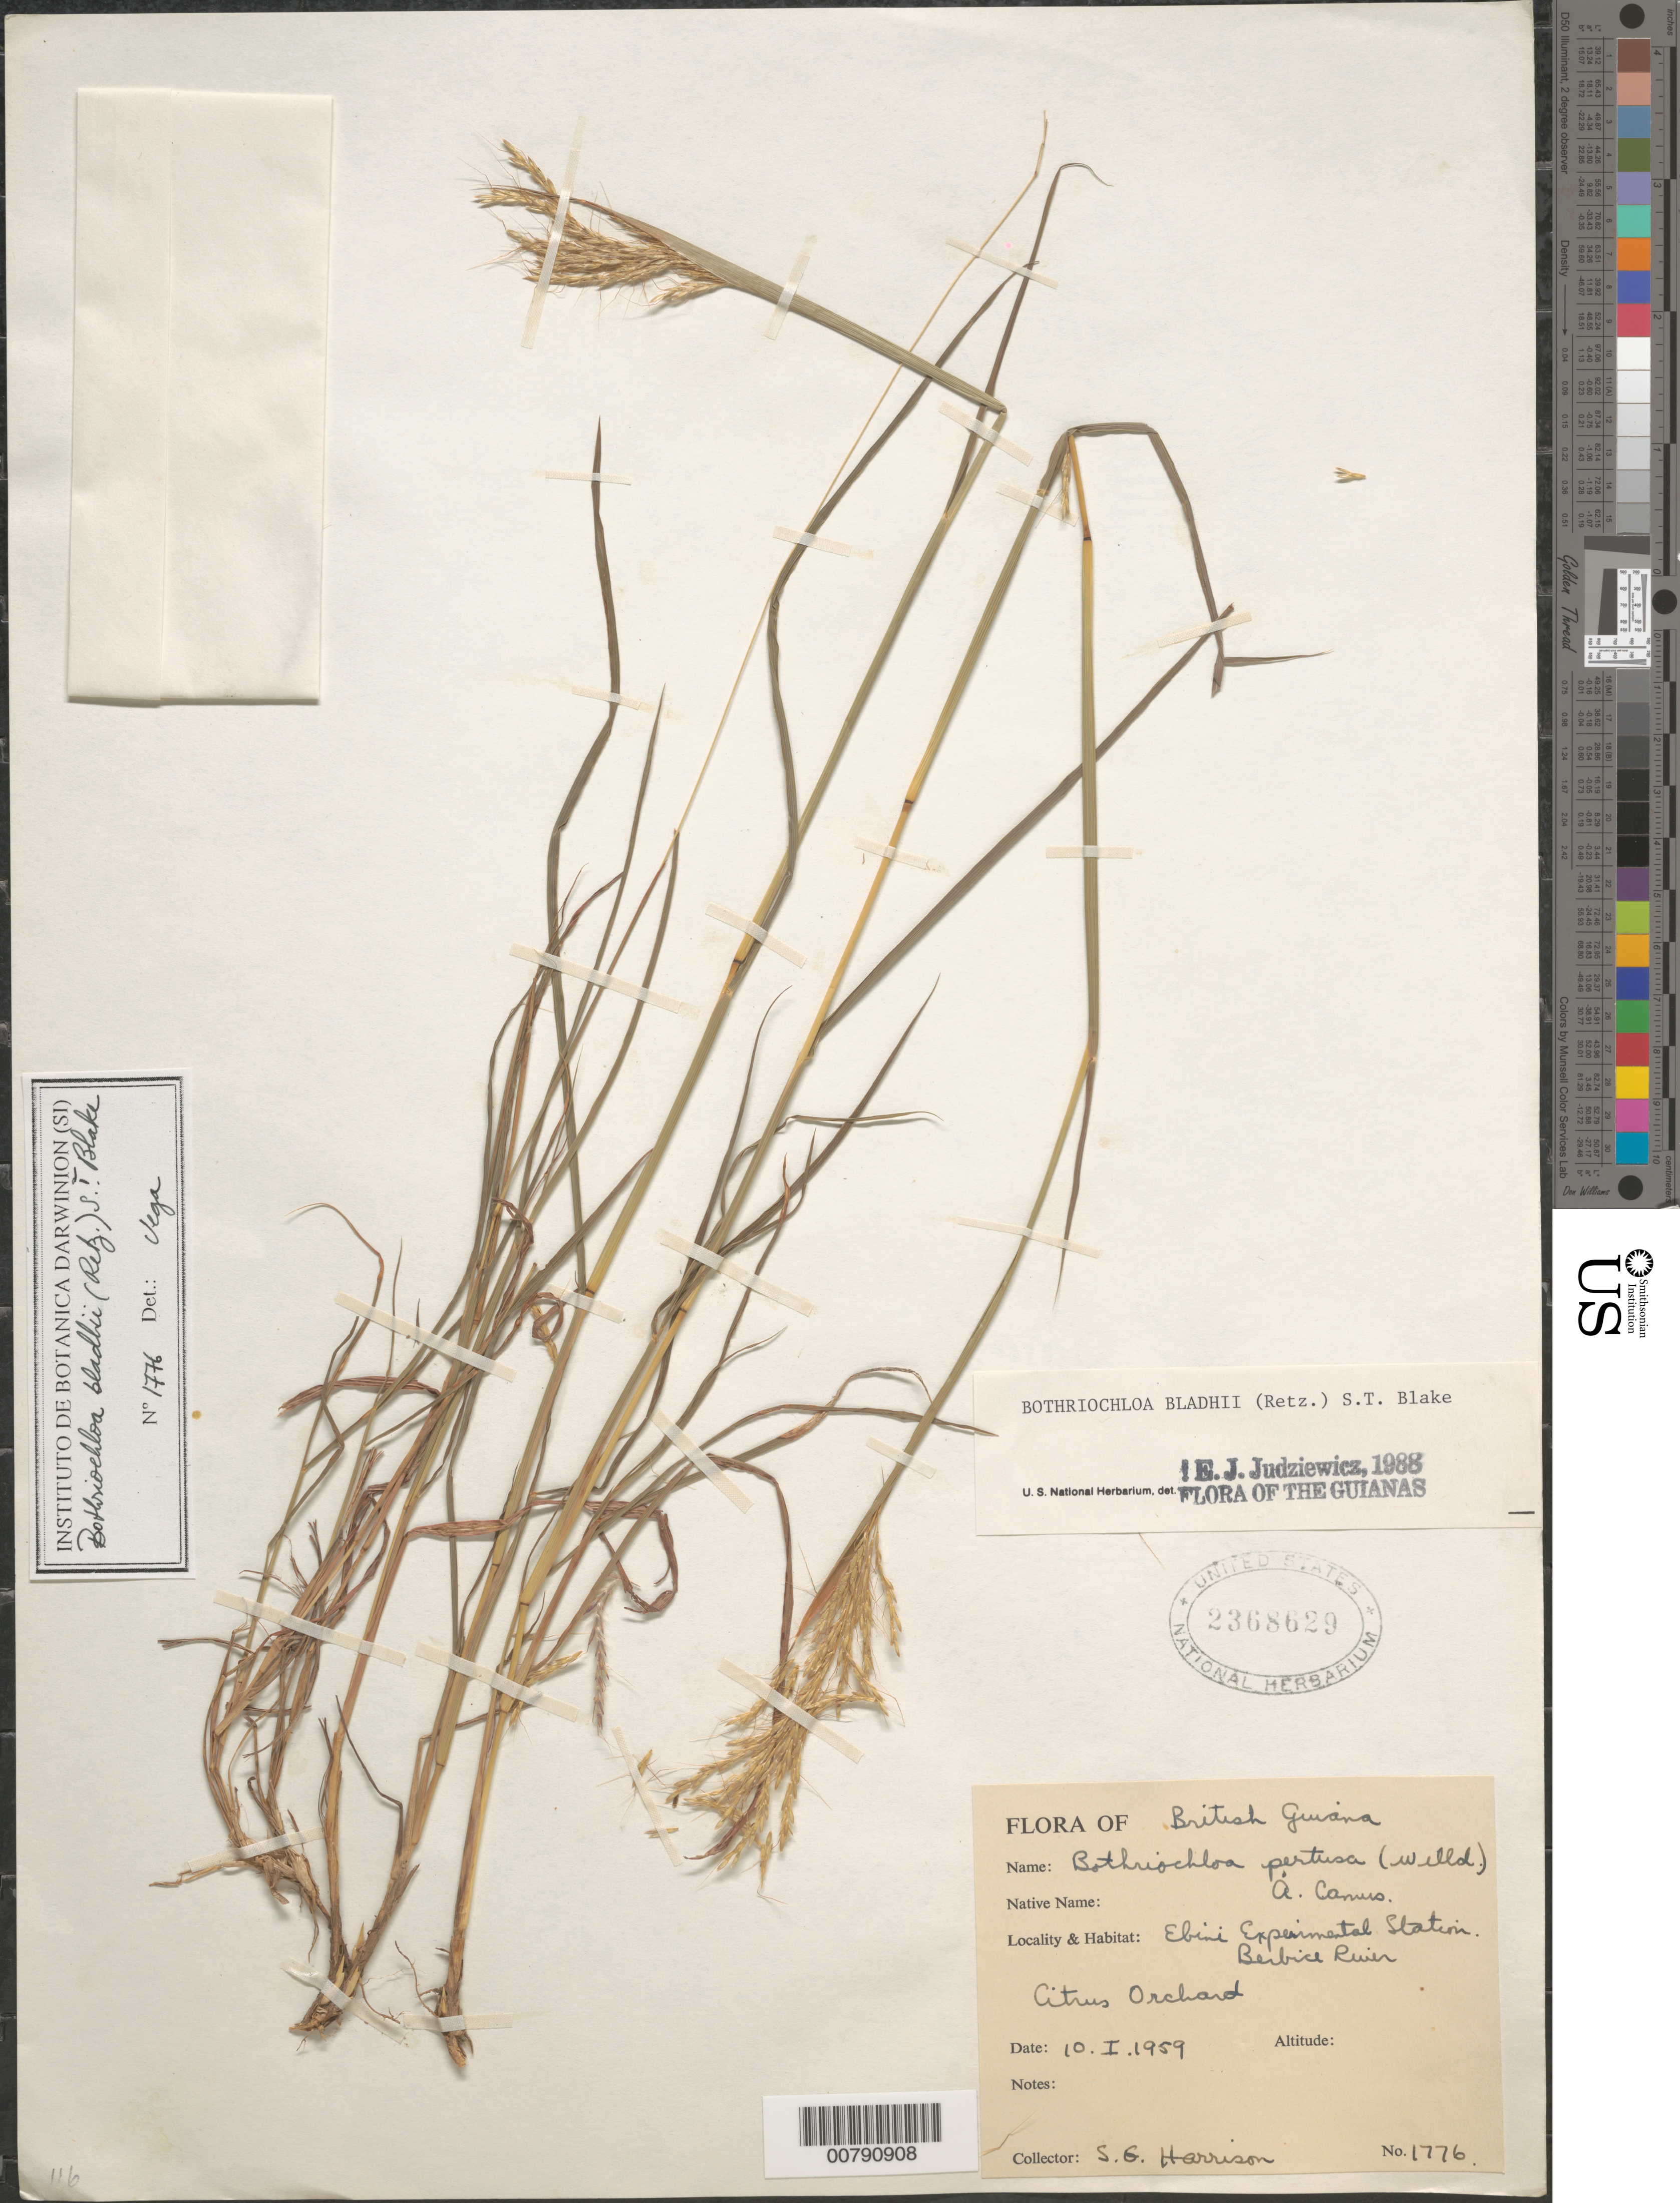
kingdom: Plantae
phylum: Tracheophyta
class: Liliopsida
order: Poales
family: Poaceae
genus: Bothriochloa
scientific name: Bothriochloa bladhii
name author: (Retz.) S.T. Blake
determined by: Vega, --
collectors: S. G. Harrison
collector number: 1776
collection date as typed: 10-Jan-59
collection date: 1959-01-10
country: Guyana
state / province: U. Demerara-Berbice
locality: Ebini Experimental Station, Berbice River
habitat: Citrus orchard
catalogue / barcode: US 2368629